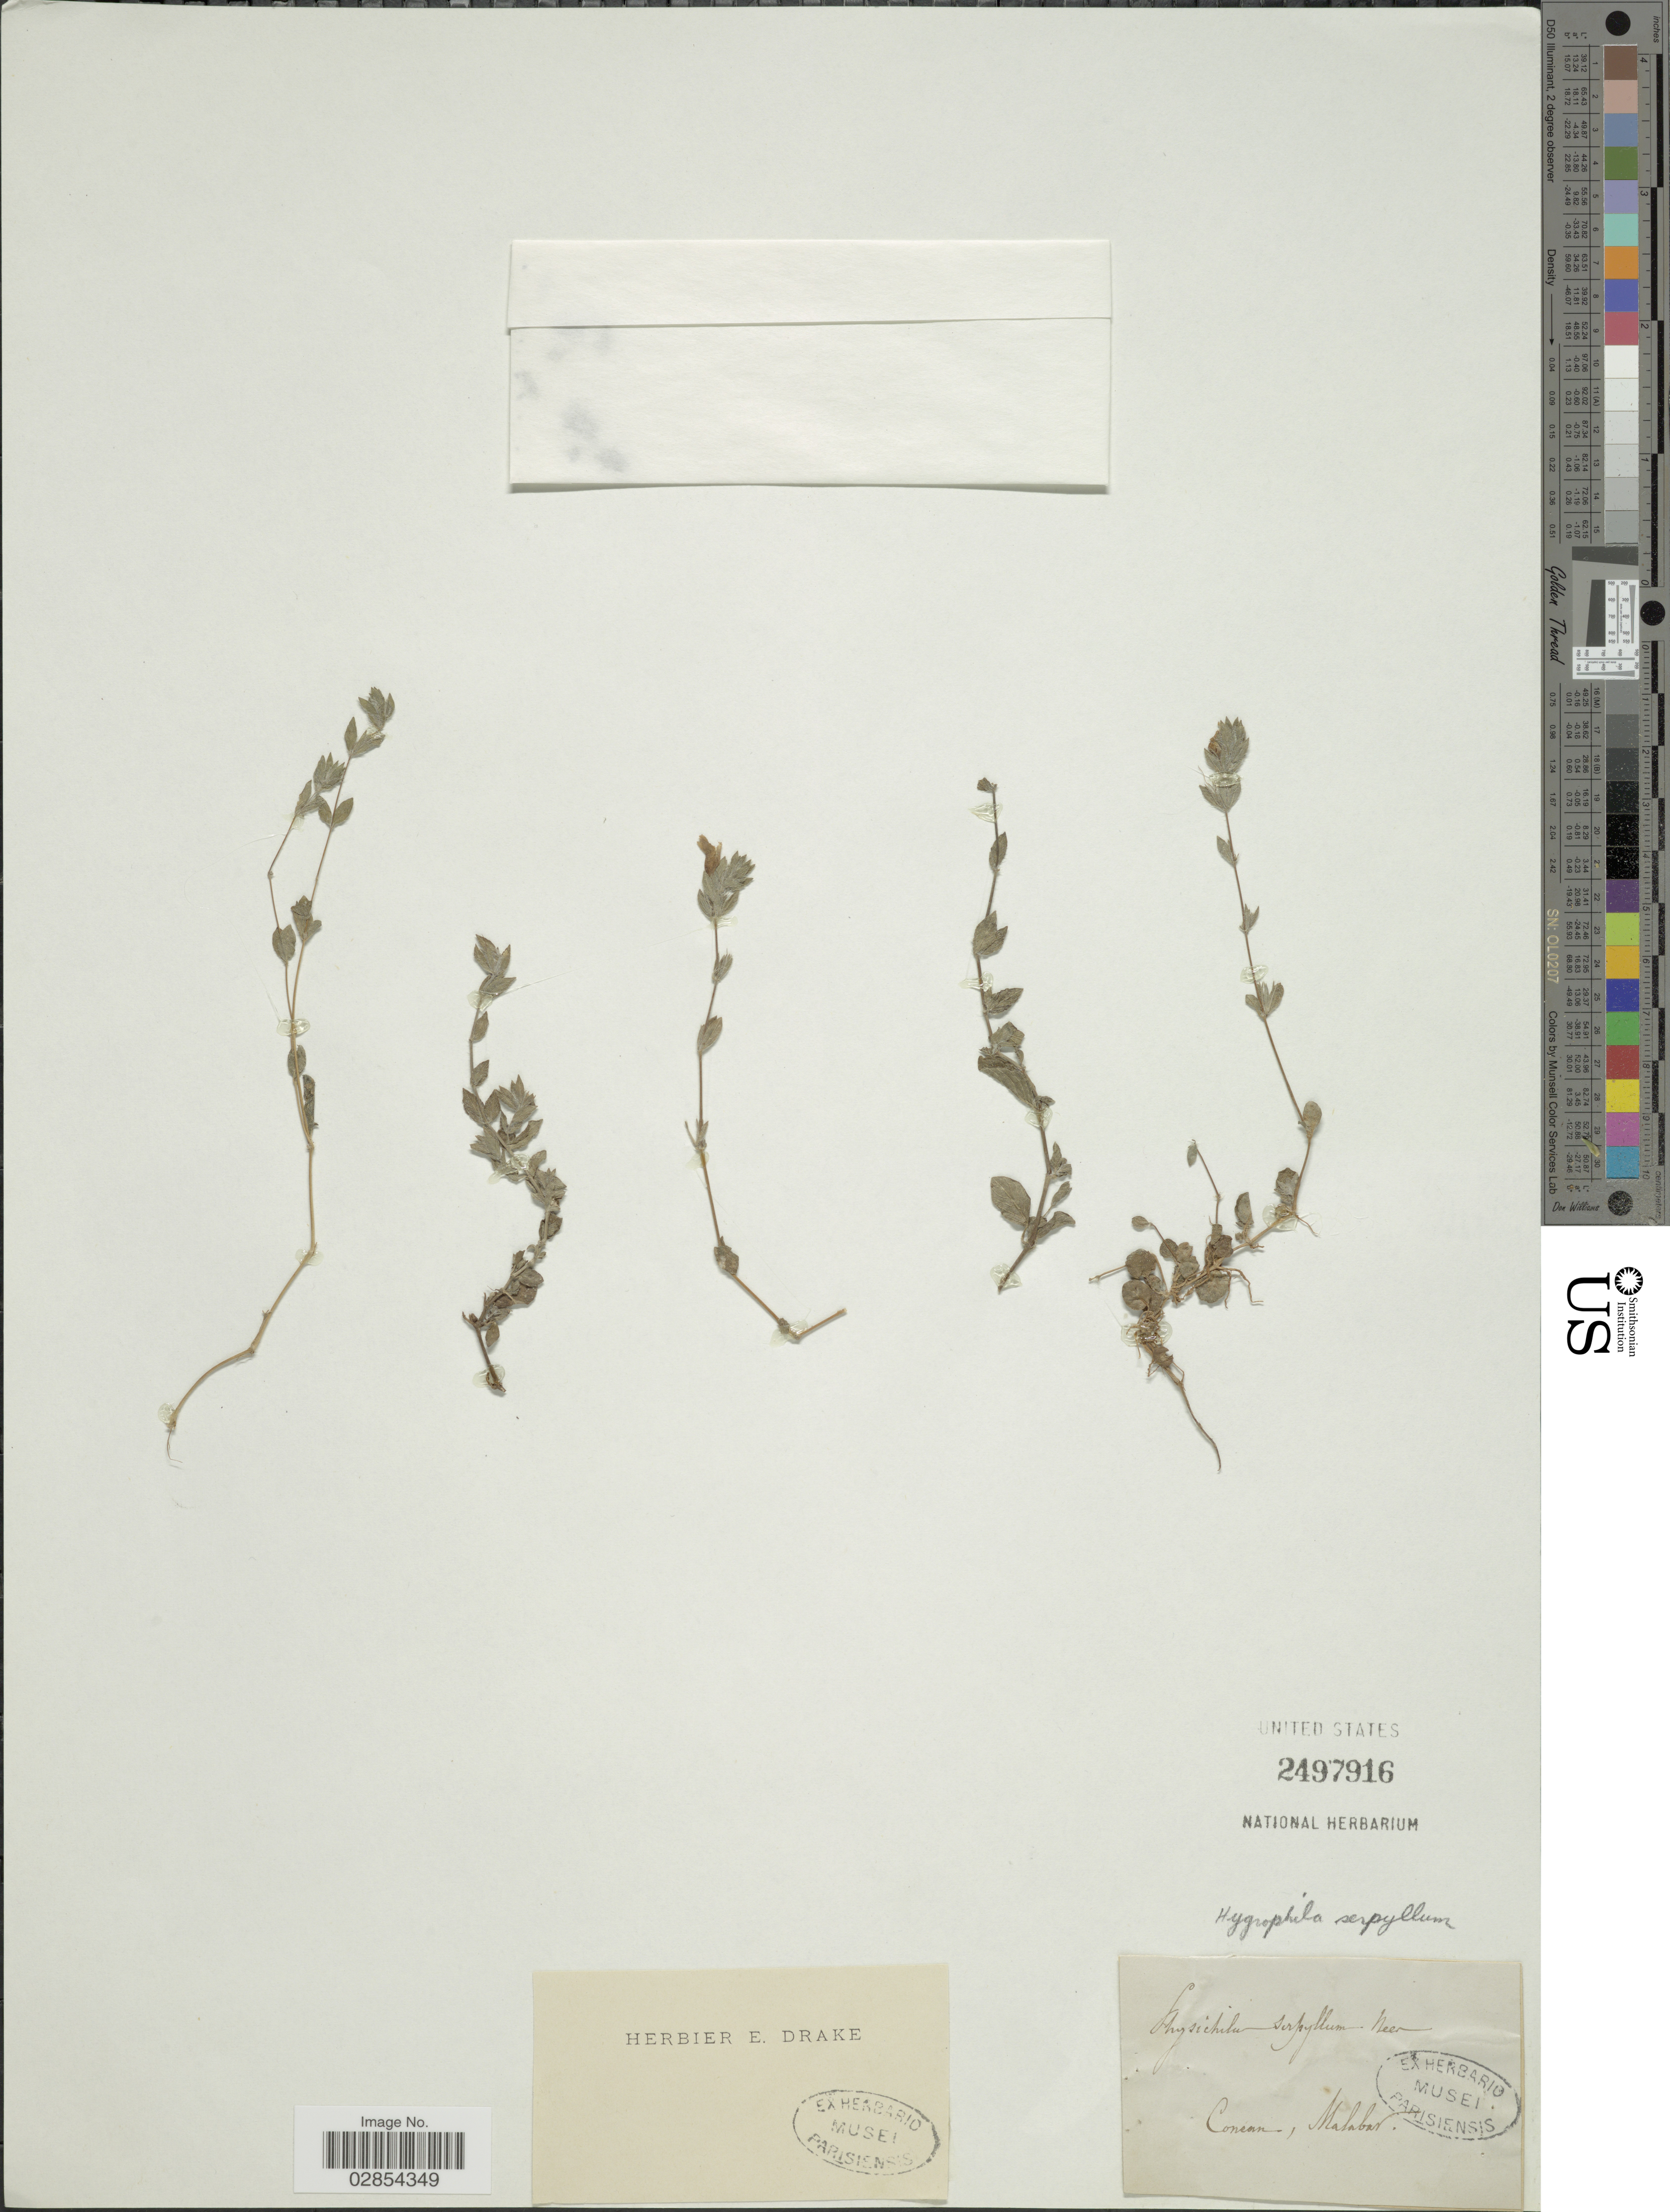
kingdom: Plantae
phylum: Tracheophyta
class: Magnoliopsida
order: Lamiales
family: Acanthaceae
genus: Hygrophila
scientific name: Hygrophila serpyllum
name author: T. Anderson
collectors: ex herb. E. Drake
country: India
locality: Concan, Malabar.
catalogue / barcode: US 2497916